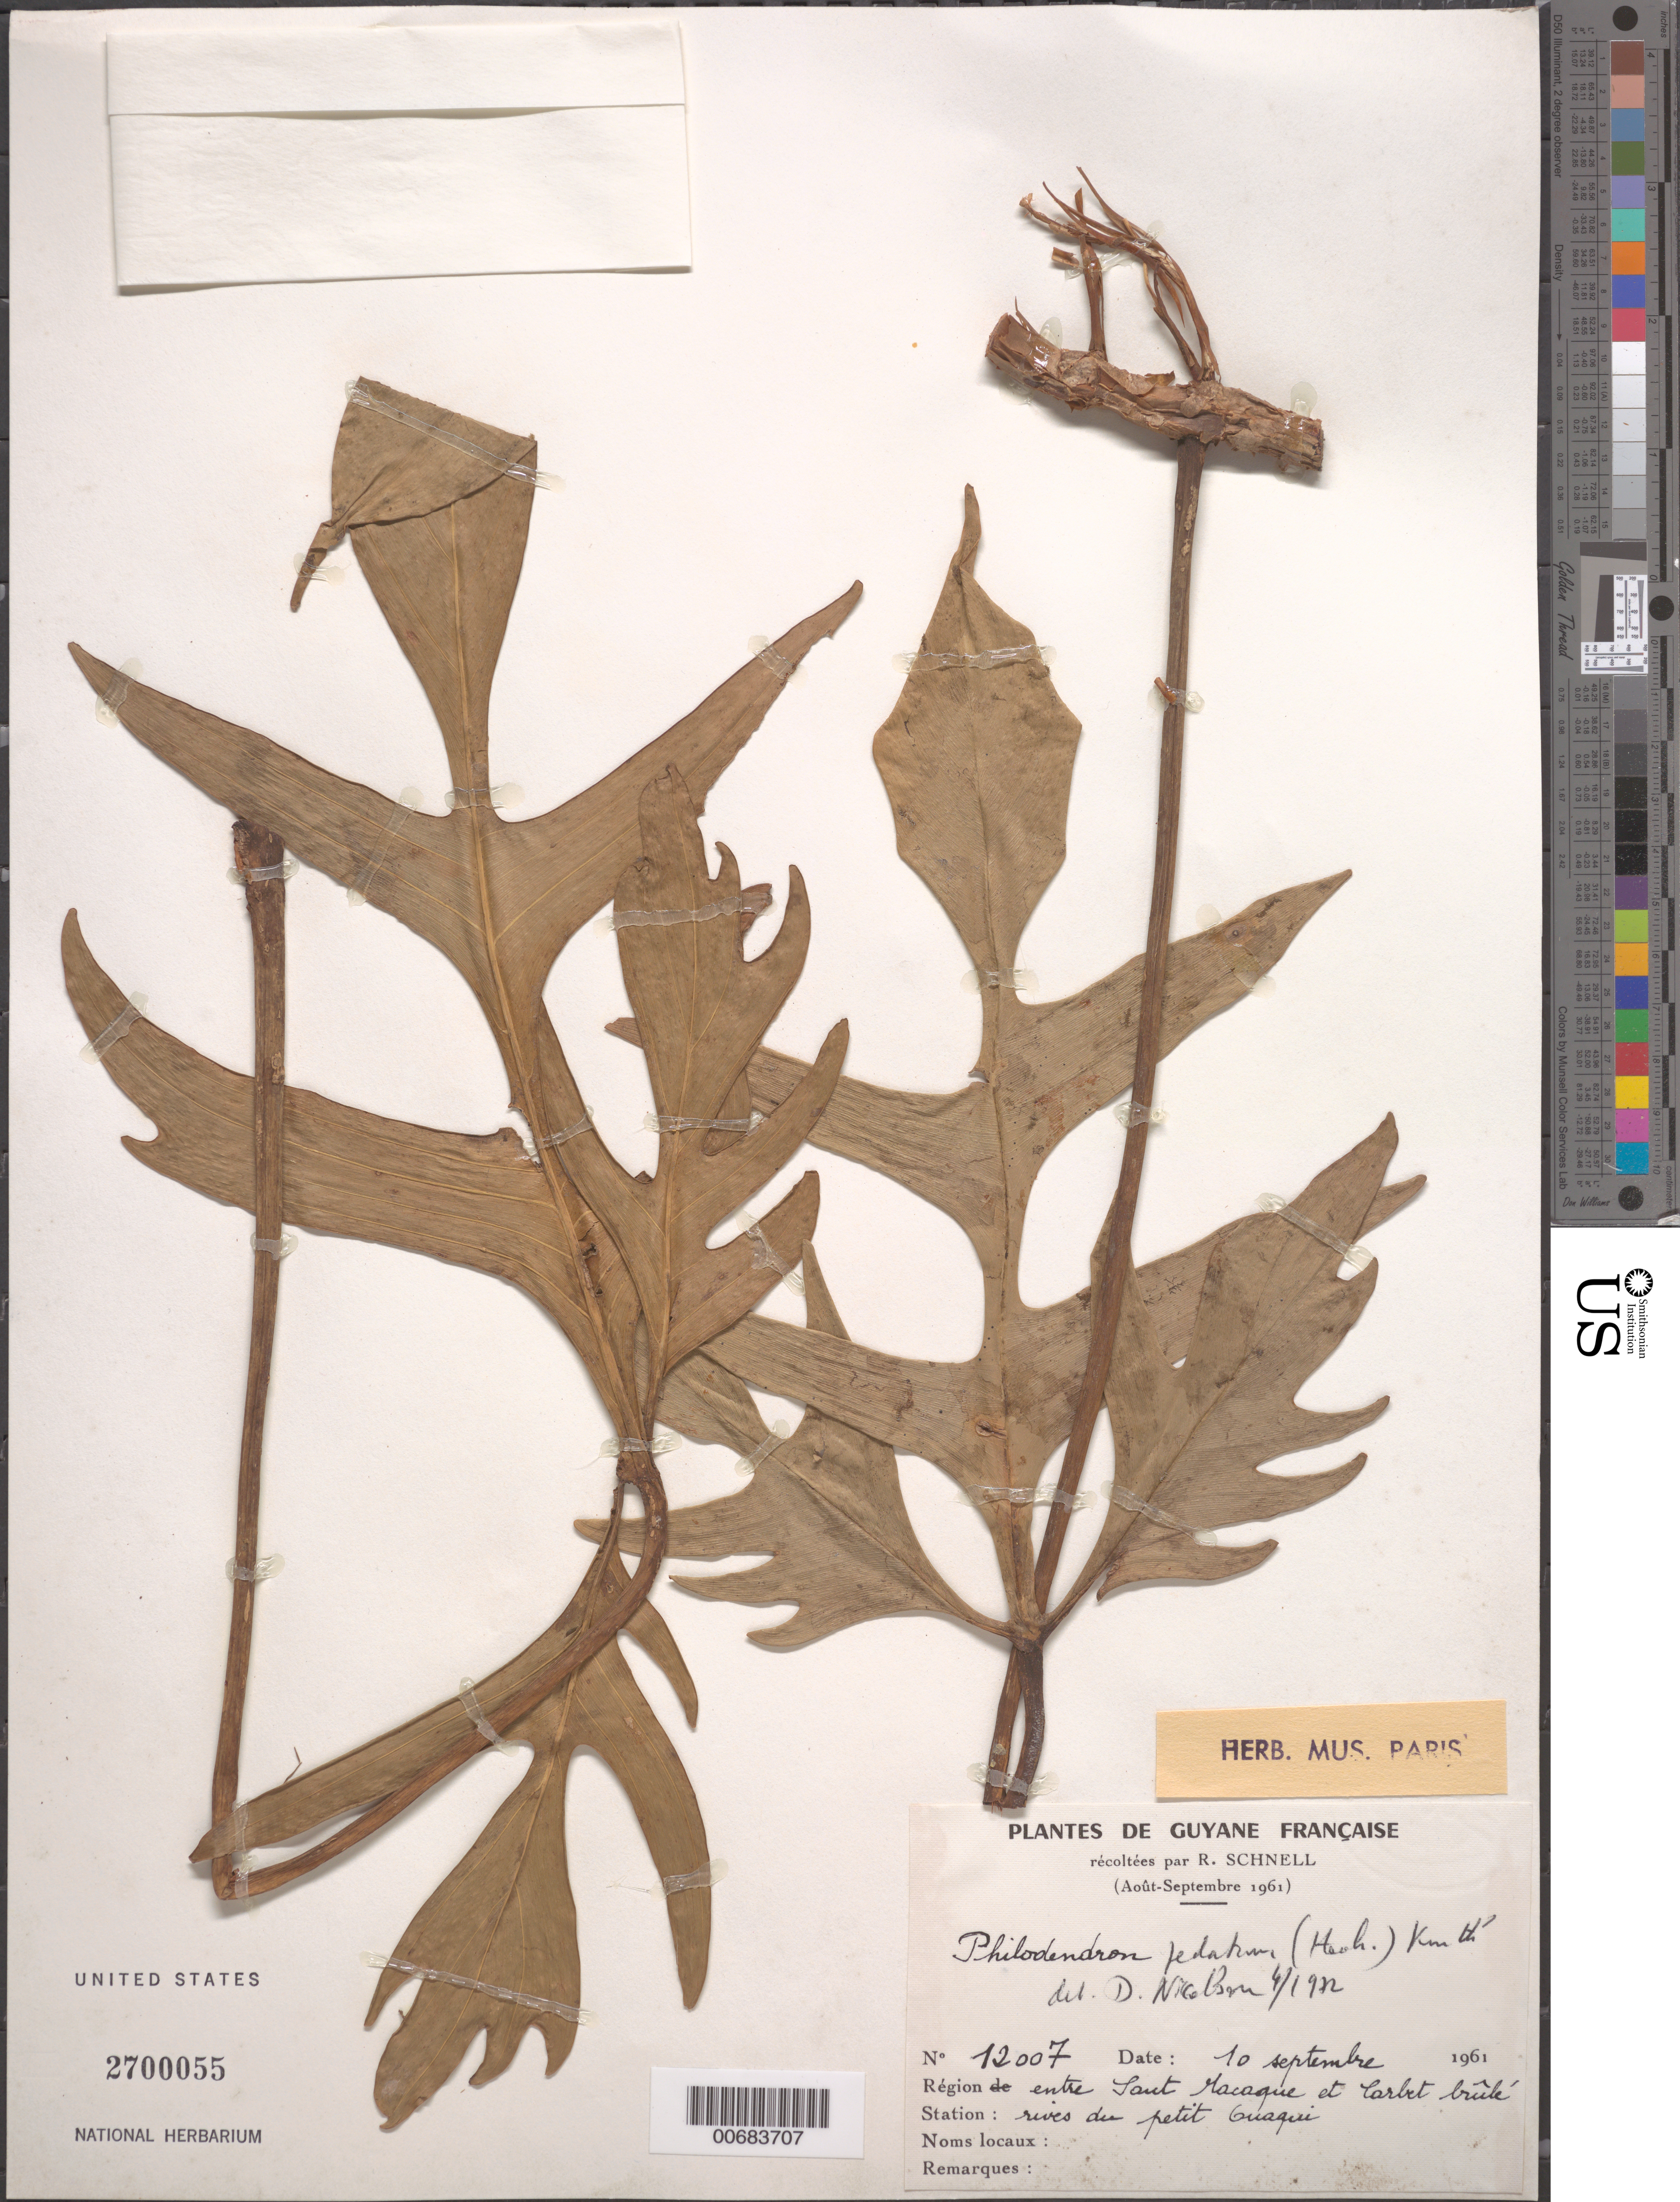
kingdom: Plantae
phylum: Tracheophyta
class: Liliopsida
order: Alismatales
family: Araceae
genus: Philodendron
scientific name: Philodendron pedatum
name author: (Hook.) Kunth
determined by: Nicolson, Dan H.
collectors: R. A. Schnell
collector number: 12007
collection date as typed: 10-Sep-61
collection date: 1961-09-10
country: French Guiana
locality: Saut Macaque à Carbet brulé; rives du petit Ouaqui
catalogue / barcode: US 2700055